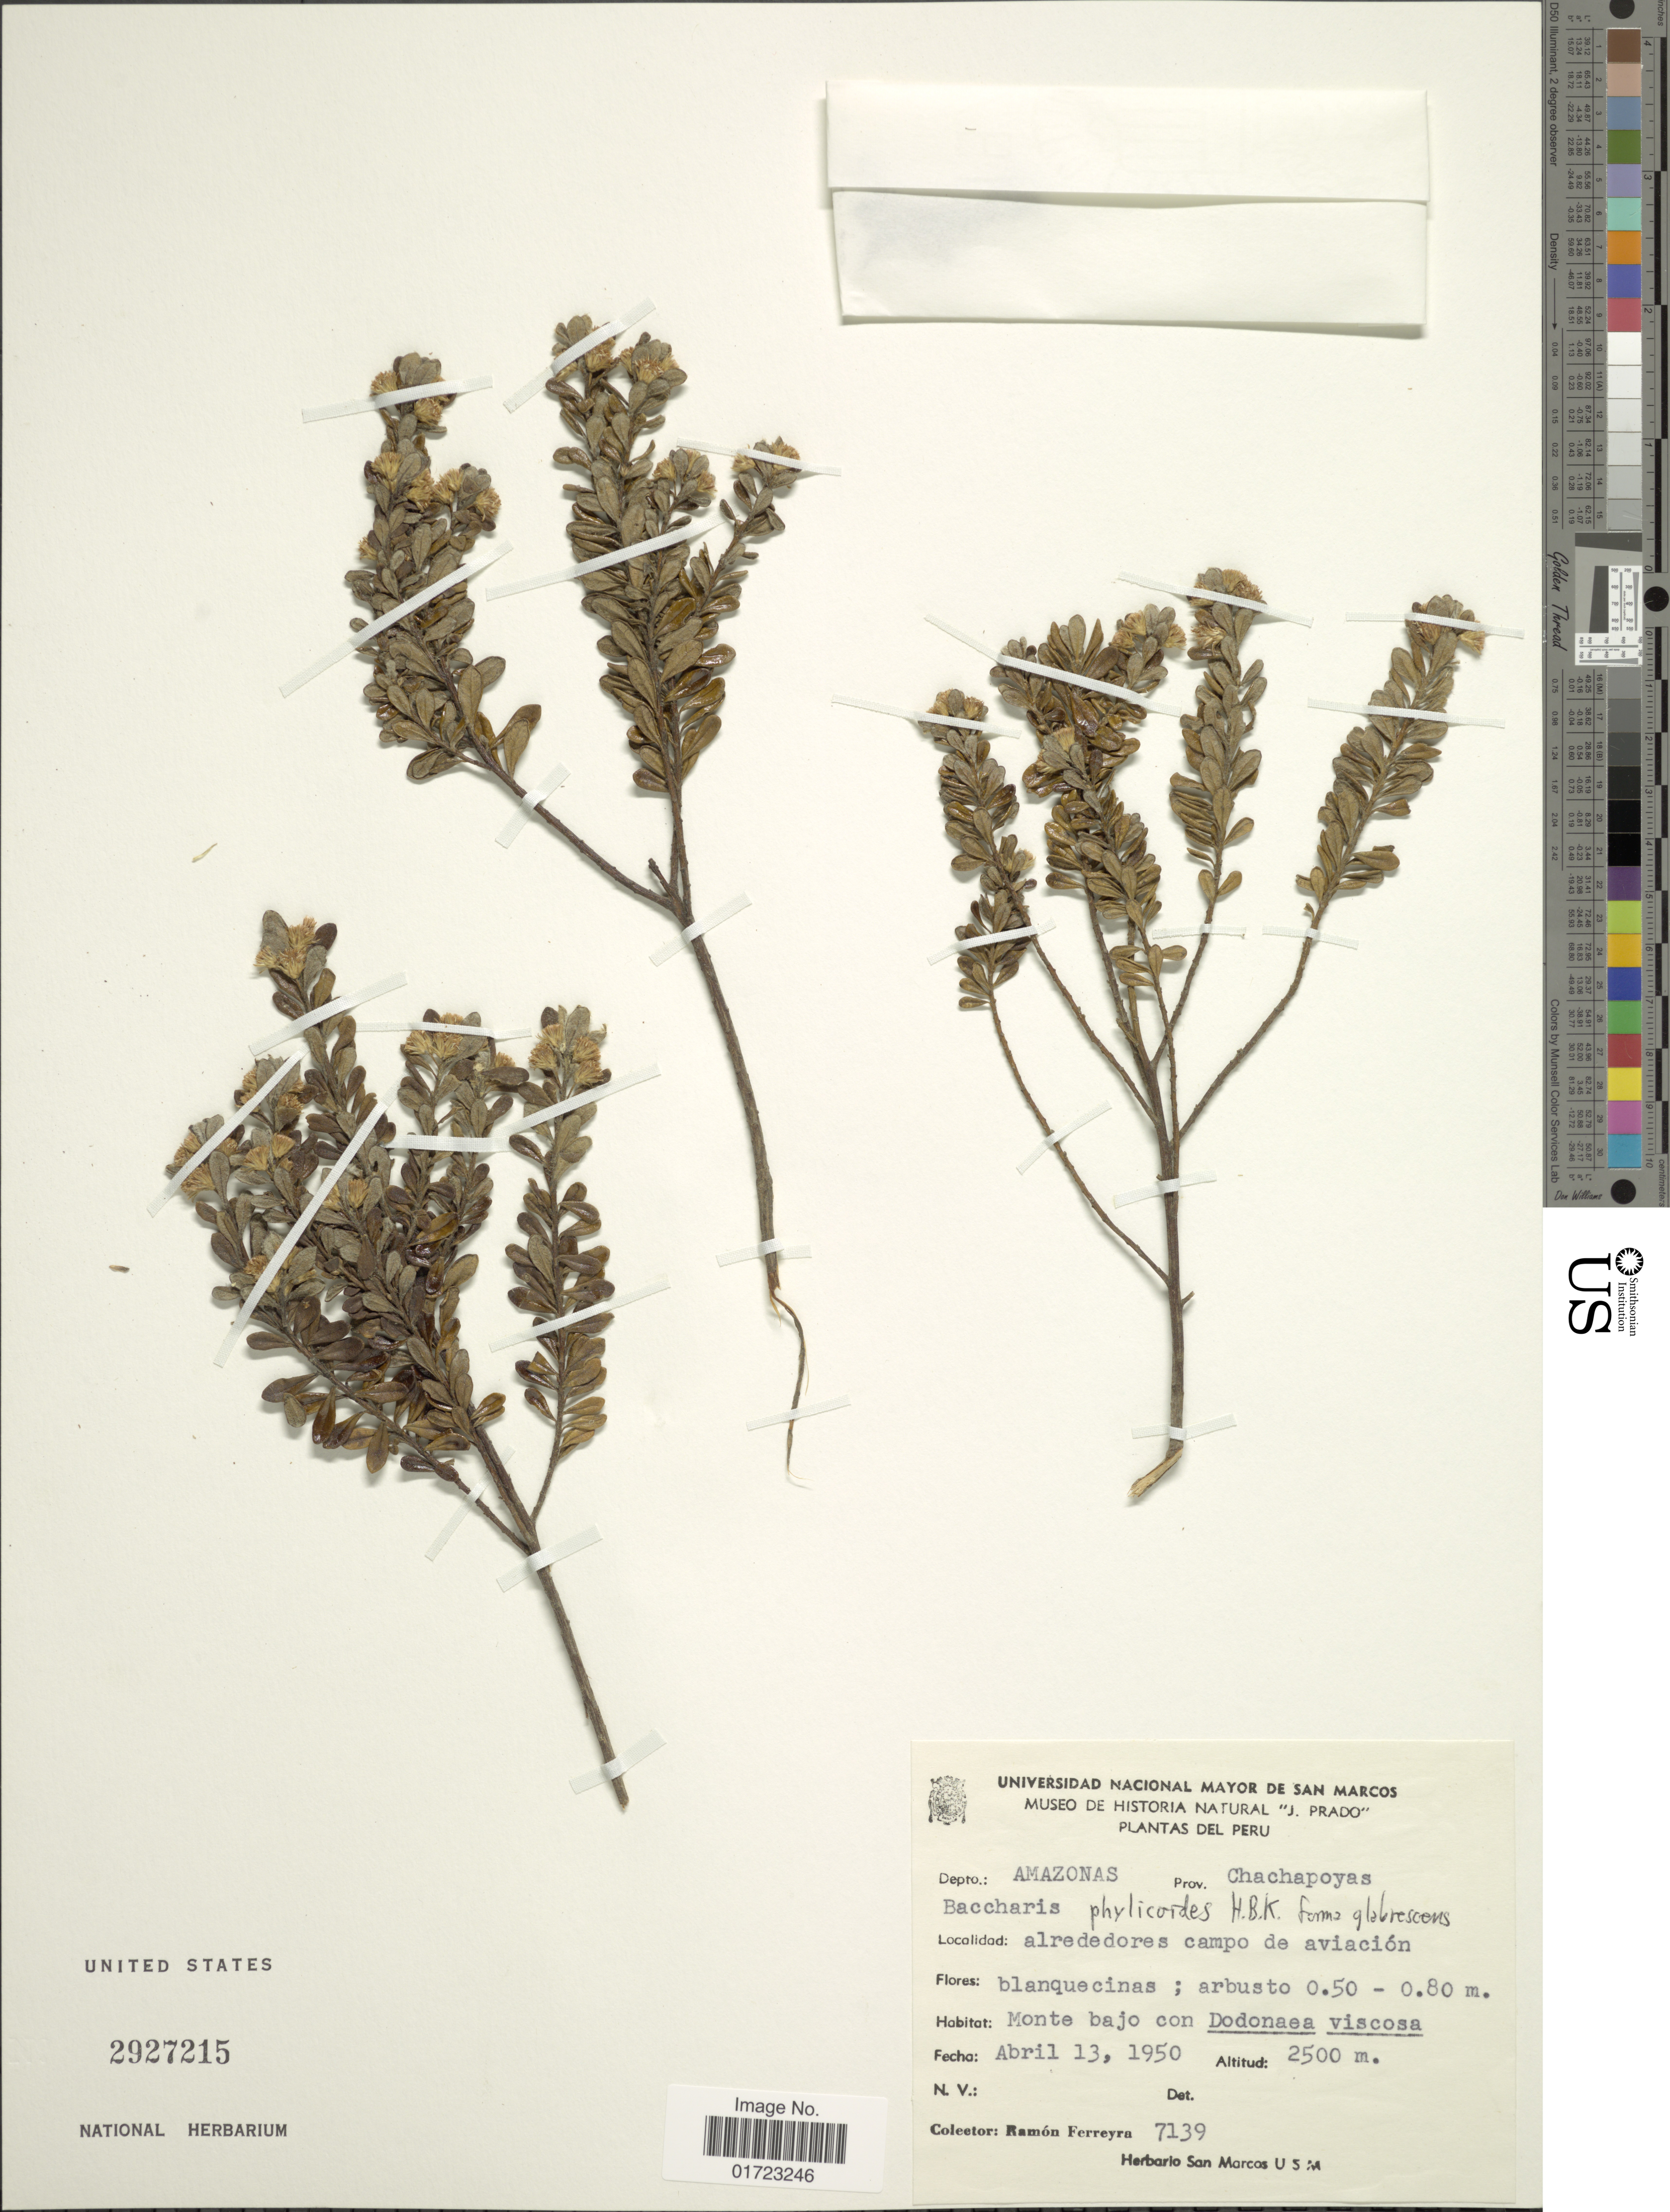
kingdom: Plantae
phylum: Tracheophyta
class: Magnoliopsida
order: Asterales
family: Asteraceae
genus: Baccharis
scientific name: Baccharis phylicoides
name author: Kunth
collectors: R. A. Ferreyra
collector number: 7139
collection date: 1950-04-13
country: Peru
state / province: Amazonas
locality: Depto.: Amazonas, Prov. Chachapoyas, alrededores campo de aviacion.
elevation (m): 2500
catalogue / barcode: US 2927215